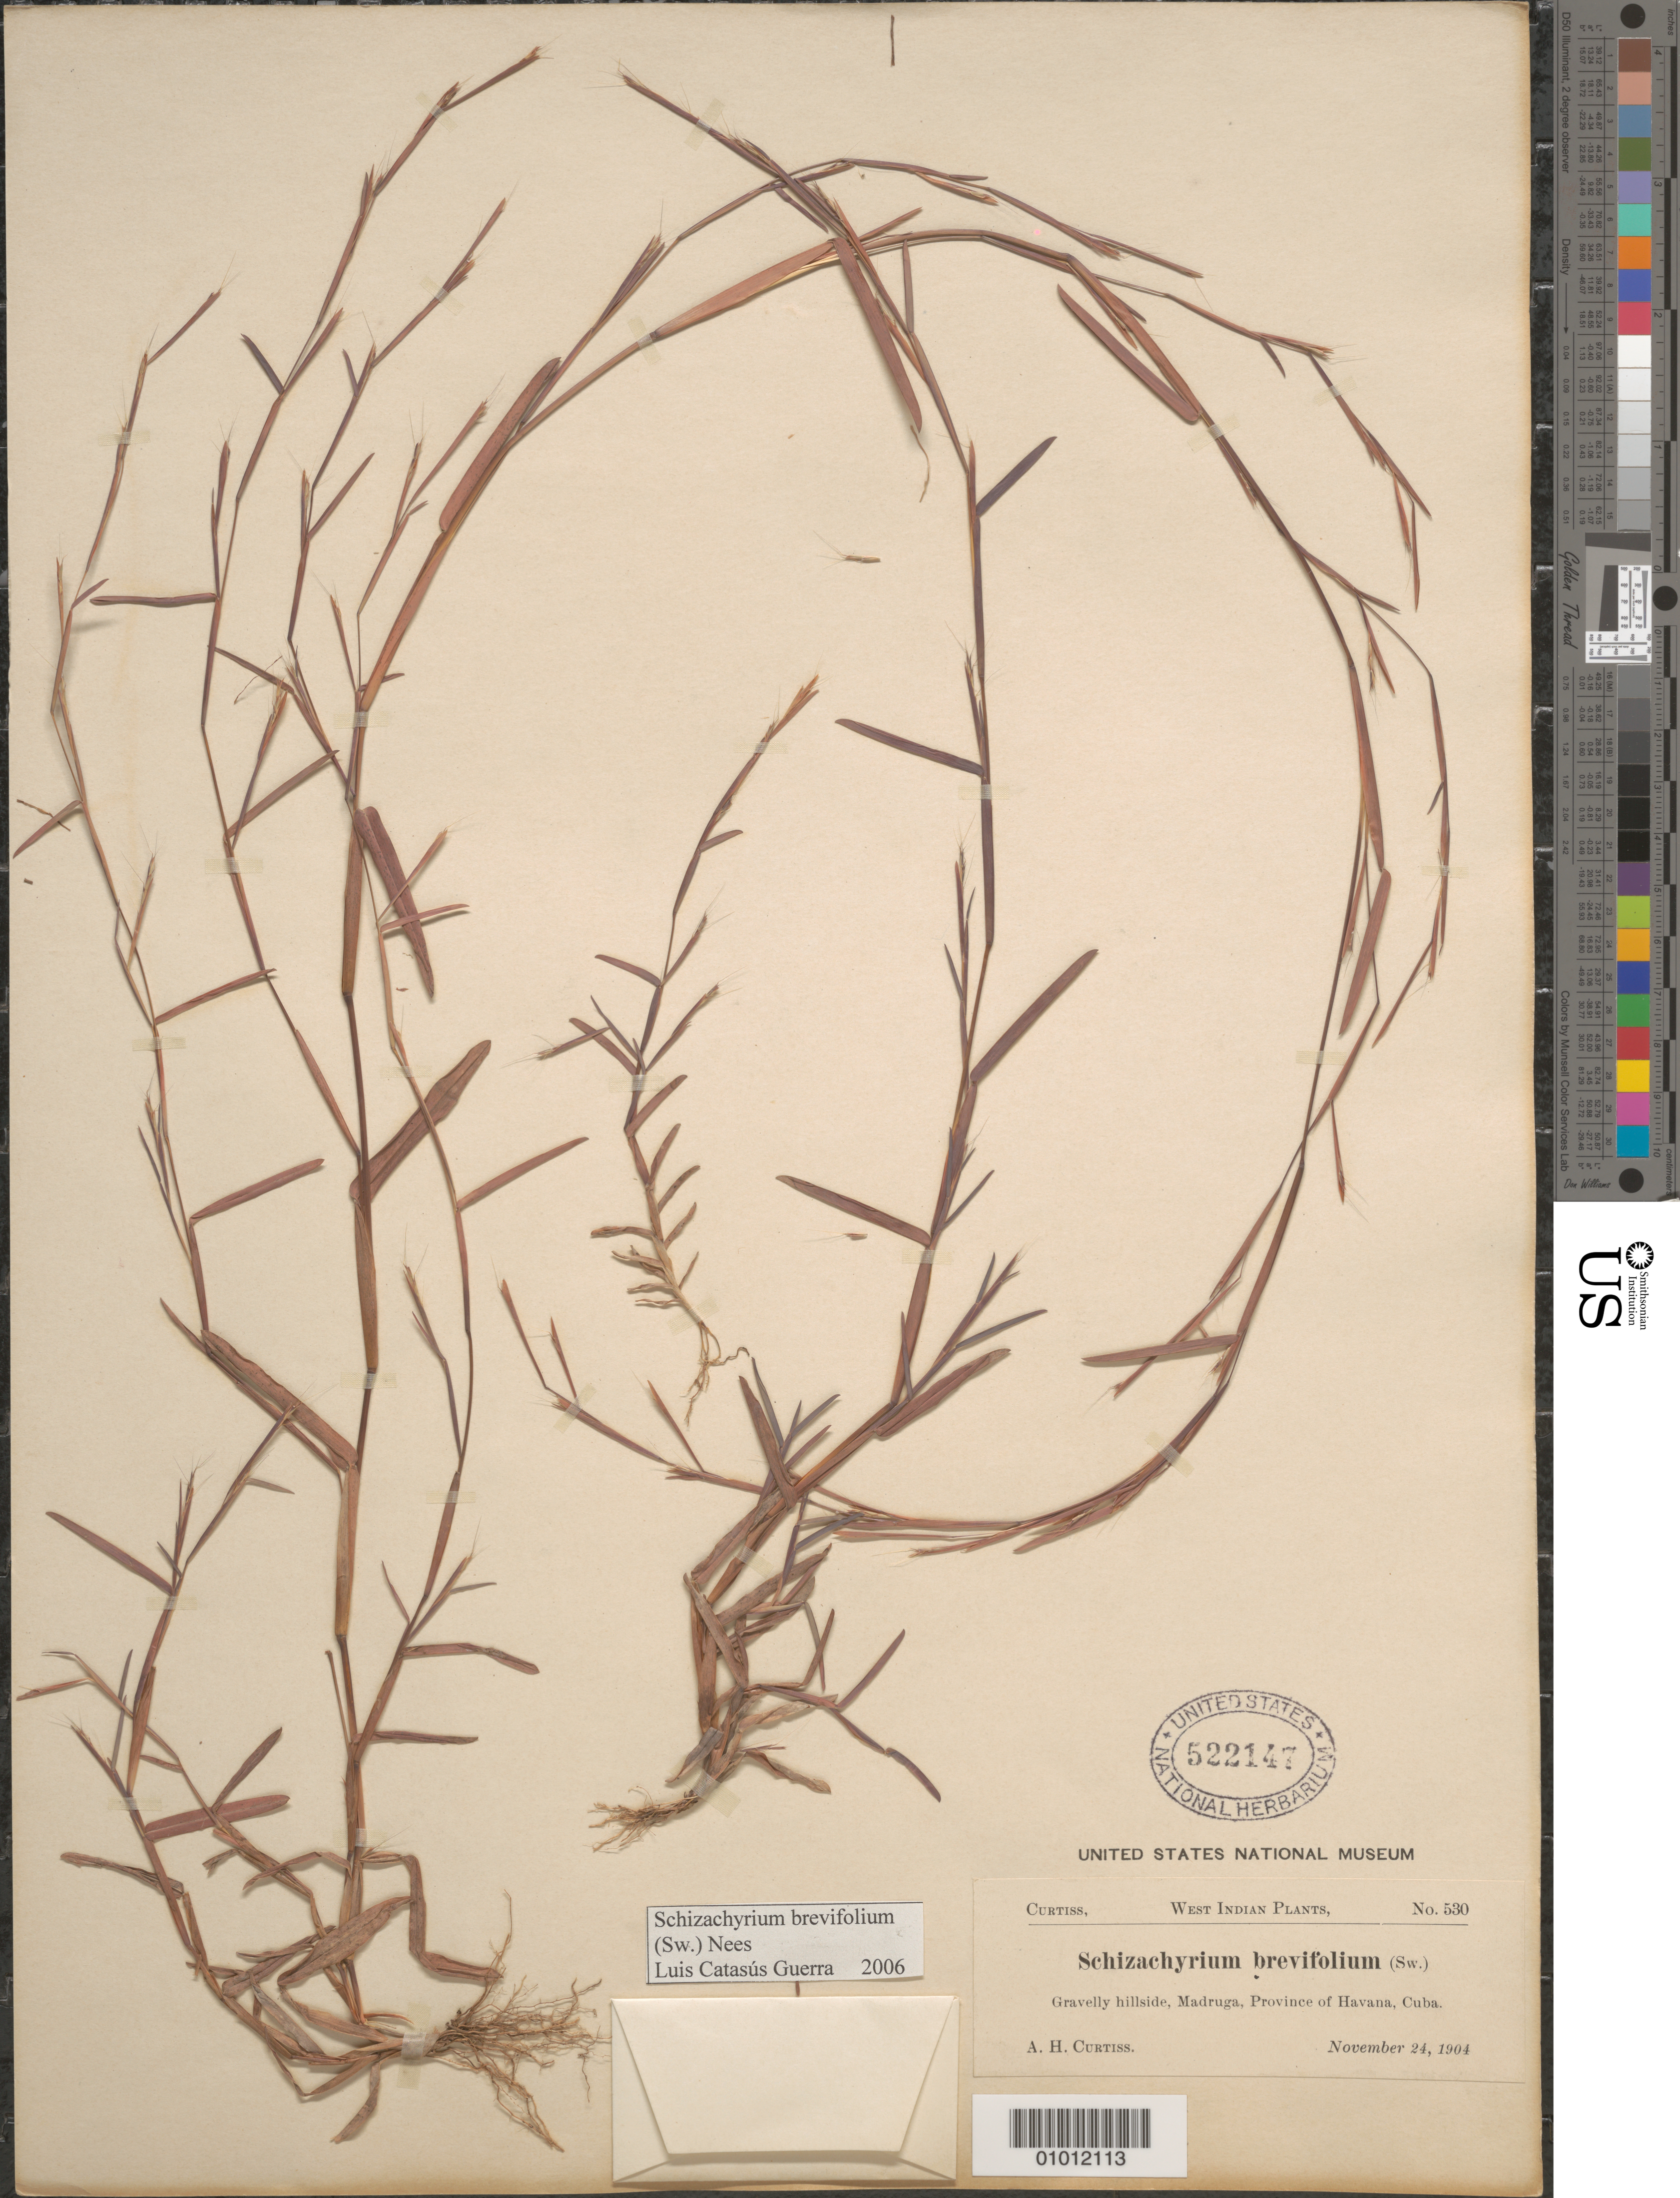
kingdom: Plantae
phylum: Tracheophyta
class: Liliopsida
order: Poales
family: Poaceae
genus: Schizachyrium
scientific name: Schizachyrium brevifolium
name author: (Sw.) Nees ex Büse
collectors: A. H. Curtiss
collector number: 530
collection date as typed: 24 Nov 1904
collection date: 1904-11-24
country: Cuba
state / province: La Habana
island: Cuba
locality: Gravelly hillside, Madgruga,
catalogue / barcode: US 522147